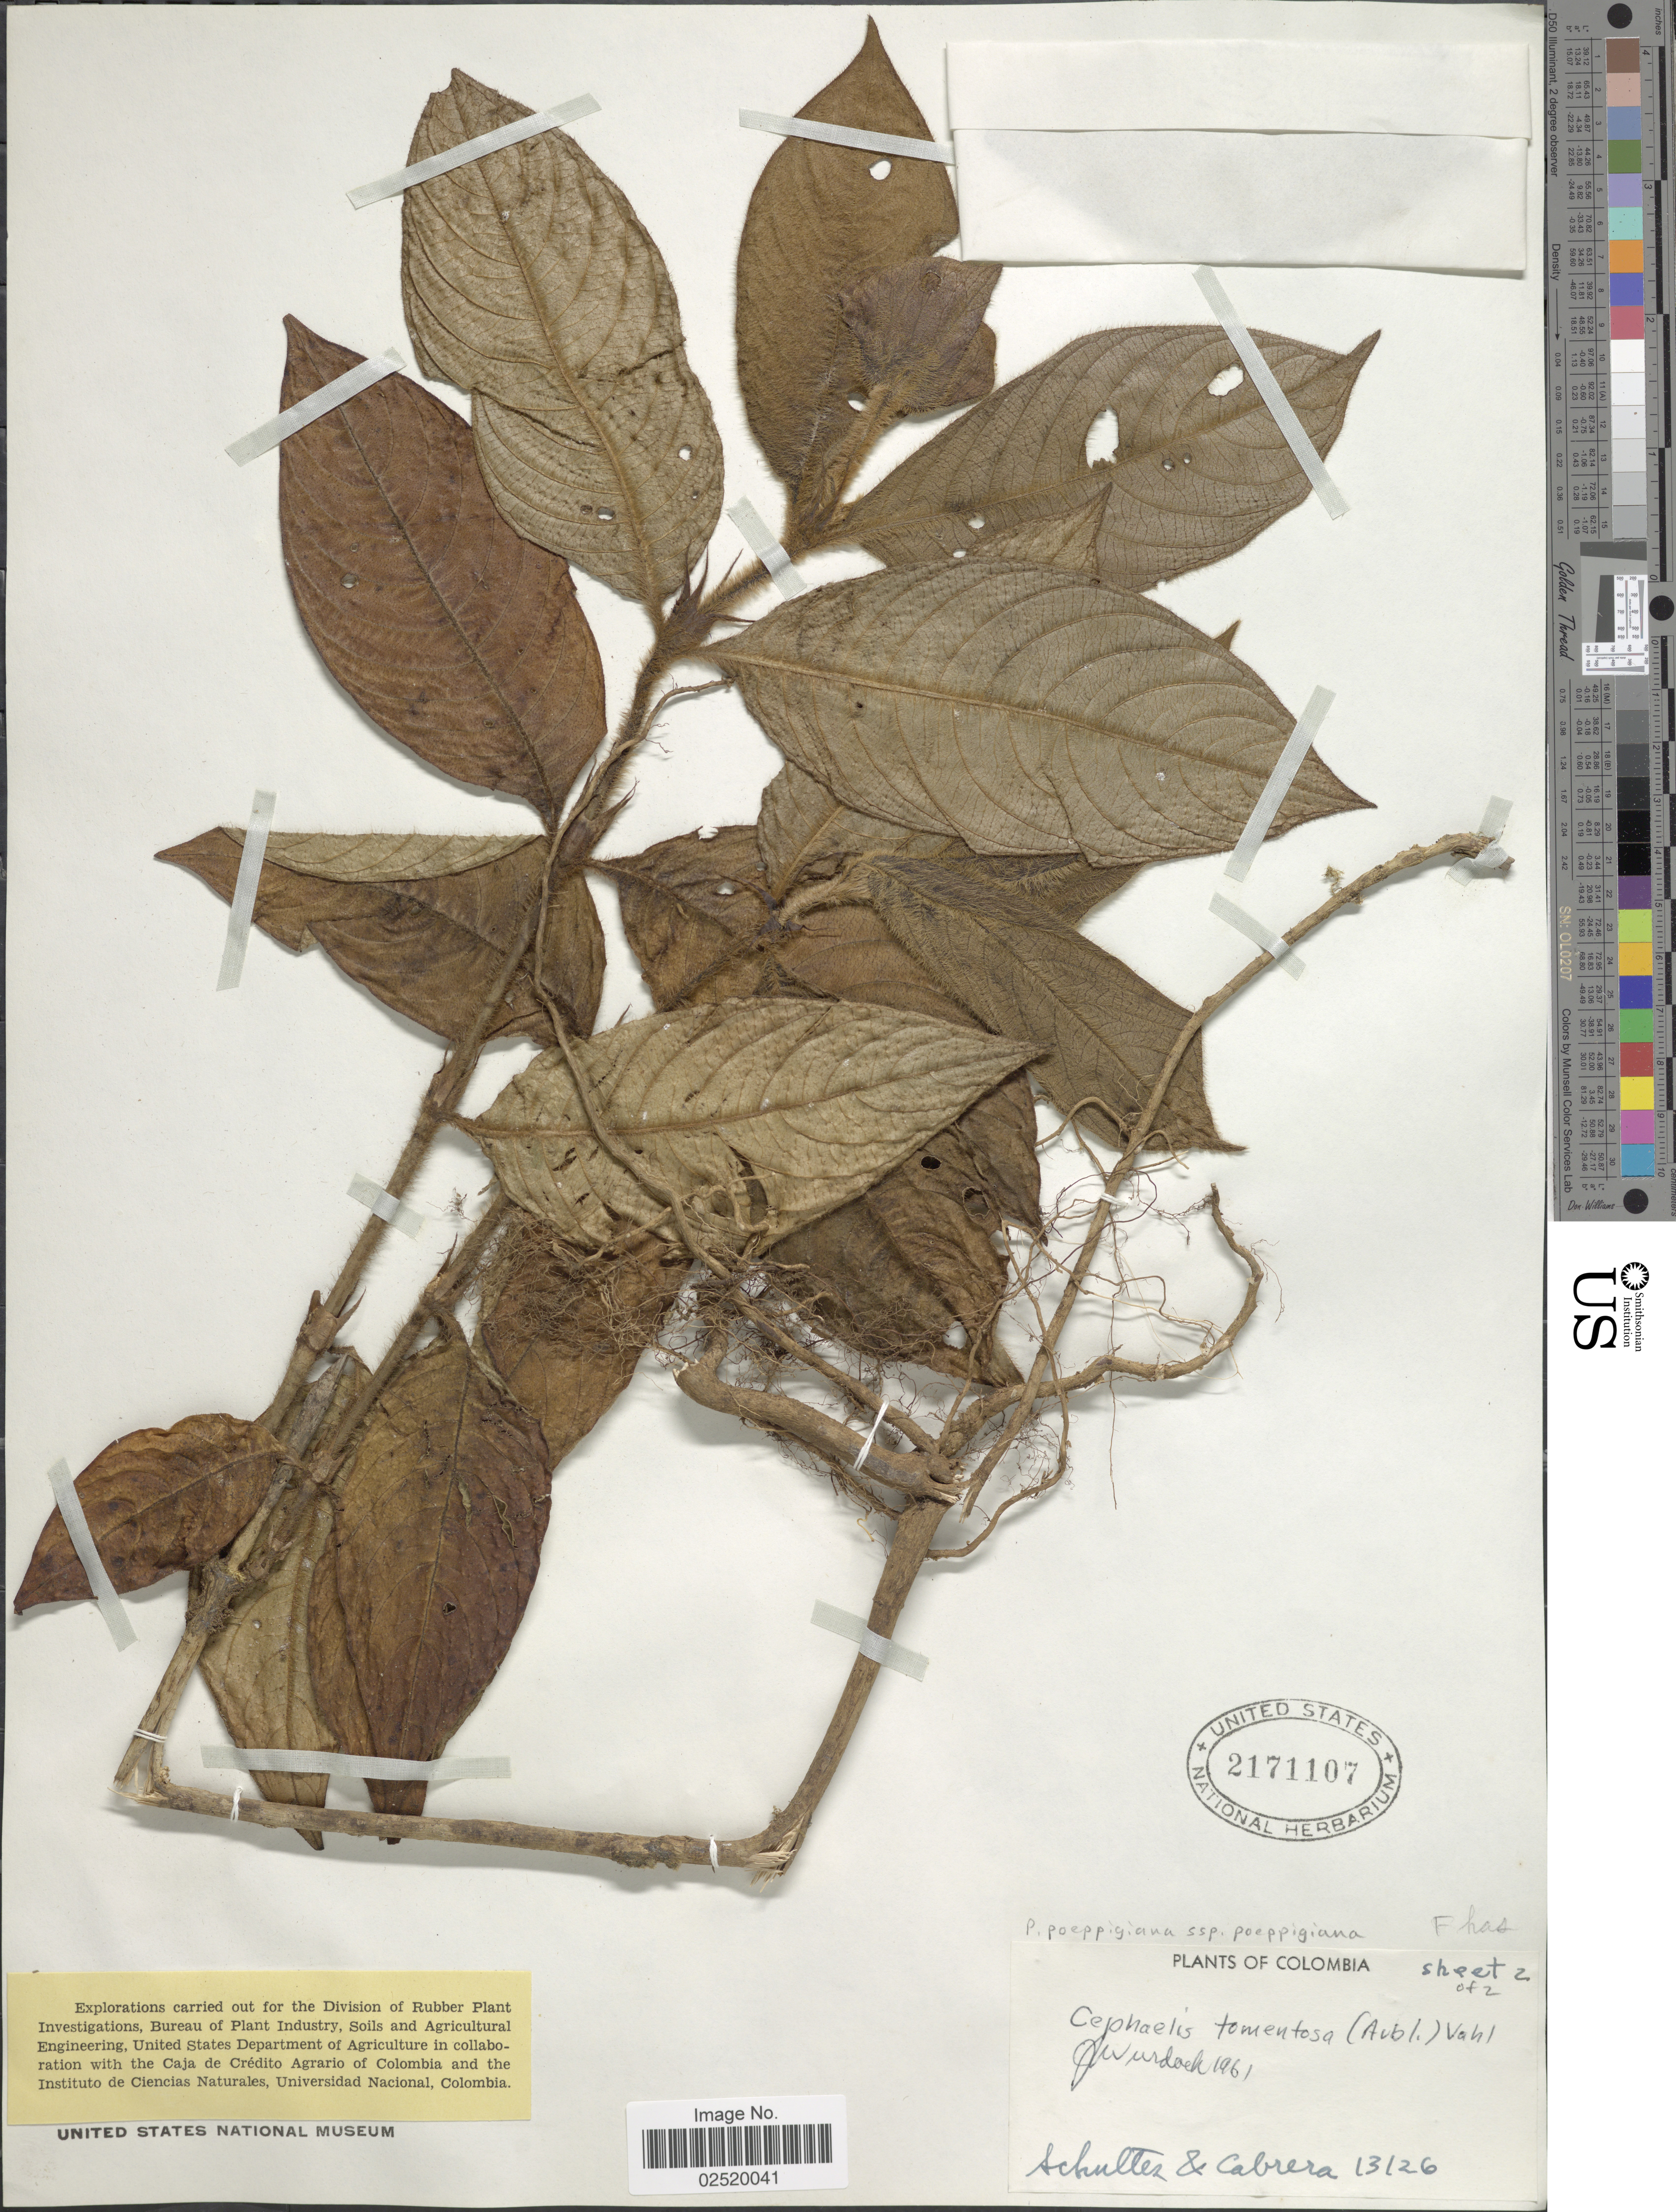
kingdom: Plantae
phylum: Tracheophyta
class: Magnoliopsida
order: Gentianales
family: Rubiaceae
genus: Psychotria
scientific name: Psychotria poeppigiana subsp. poeppigiana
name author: Müll. Arg.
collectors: -- Schultes & Cabrera, --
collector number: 13126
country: Colombia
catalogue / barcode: US 2171107